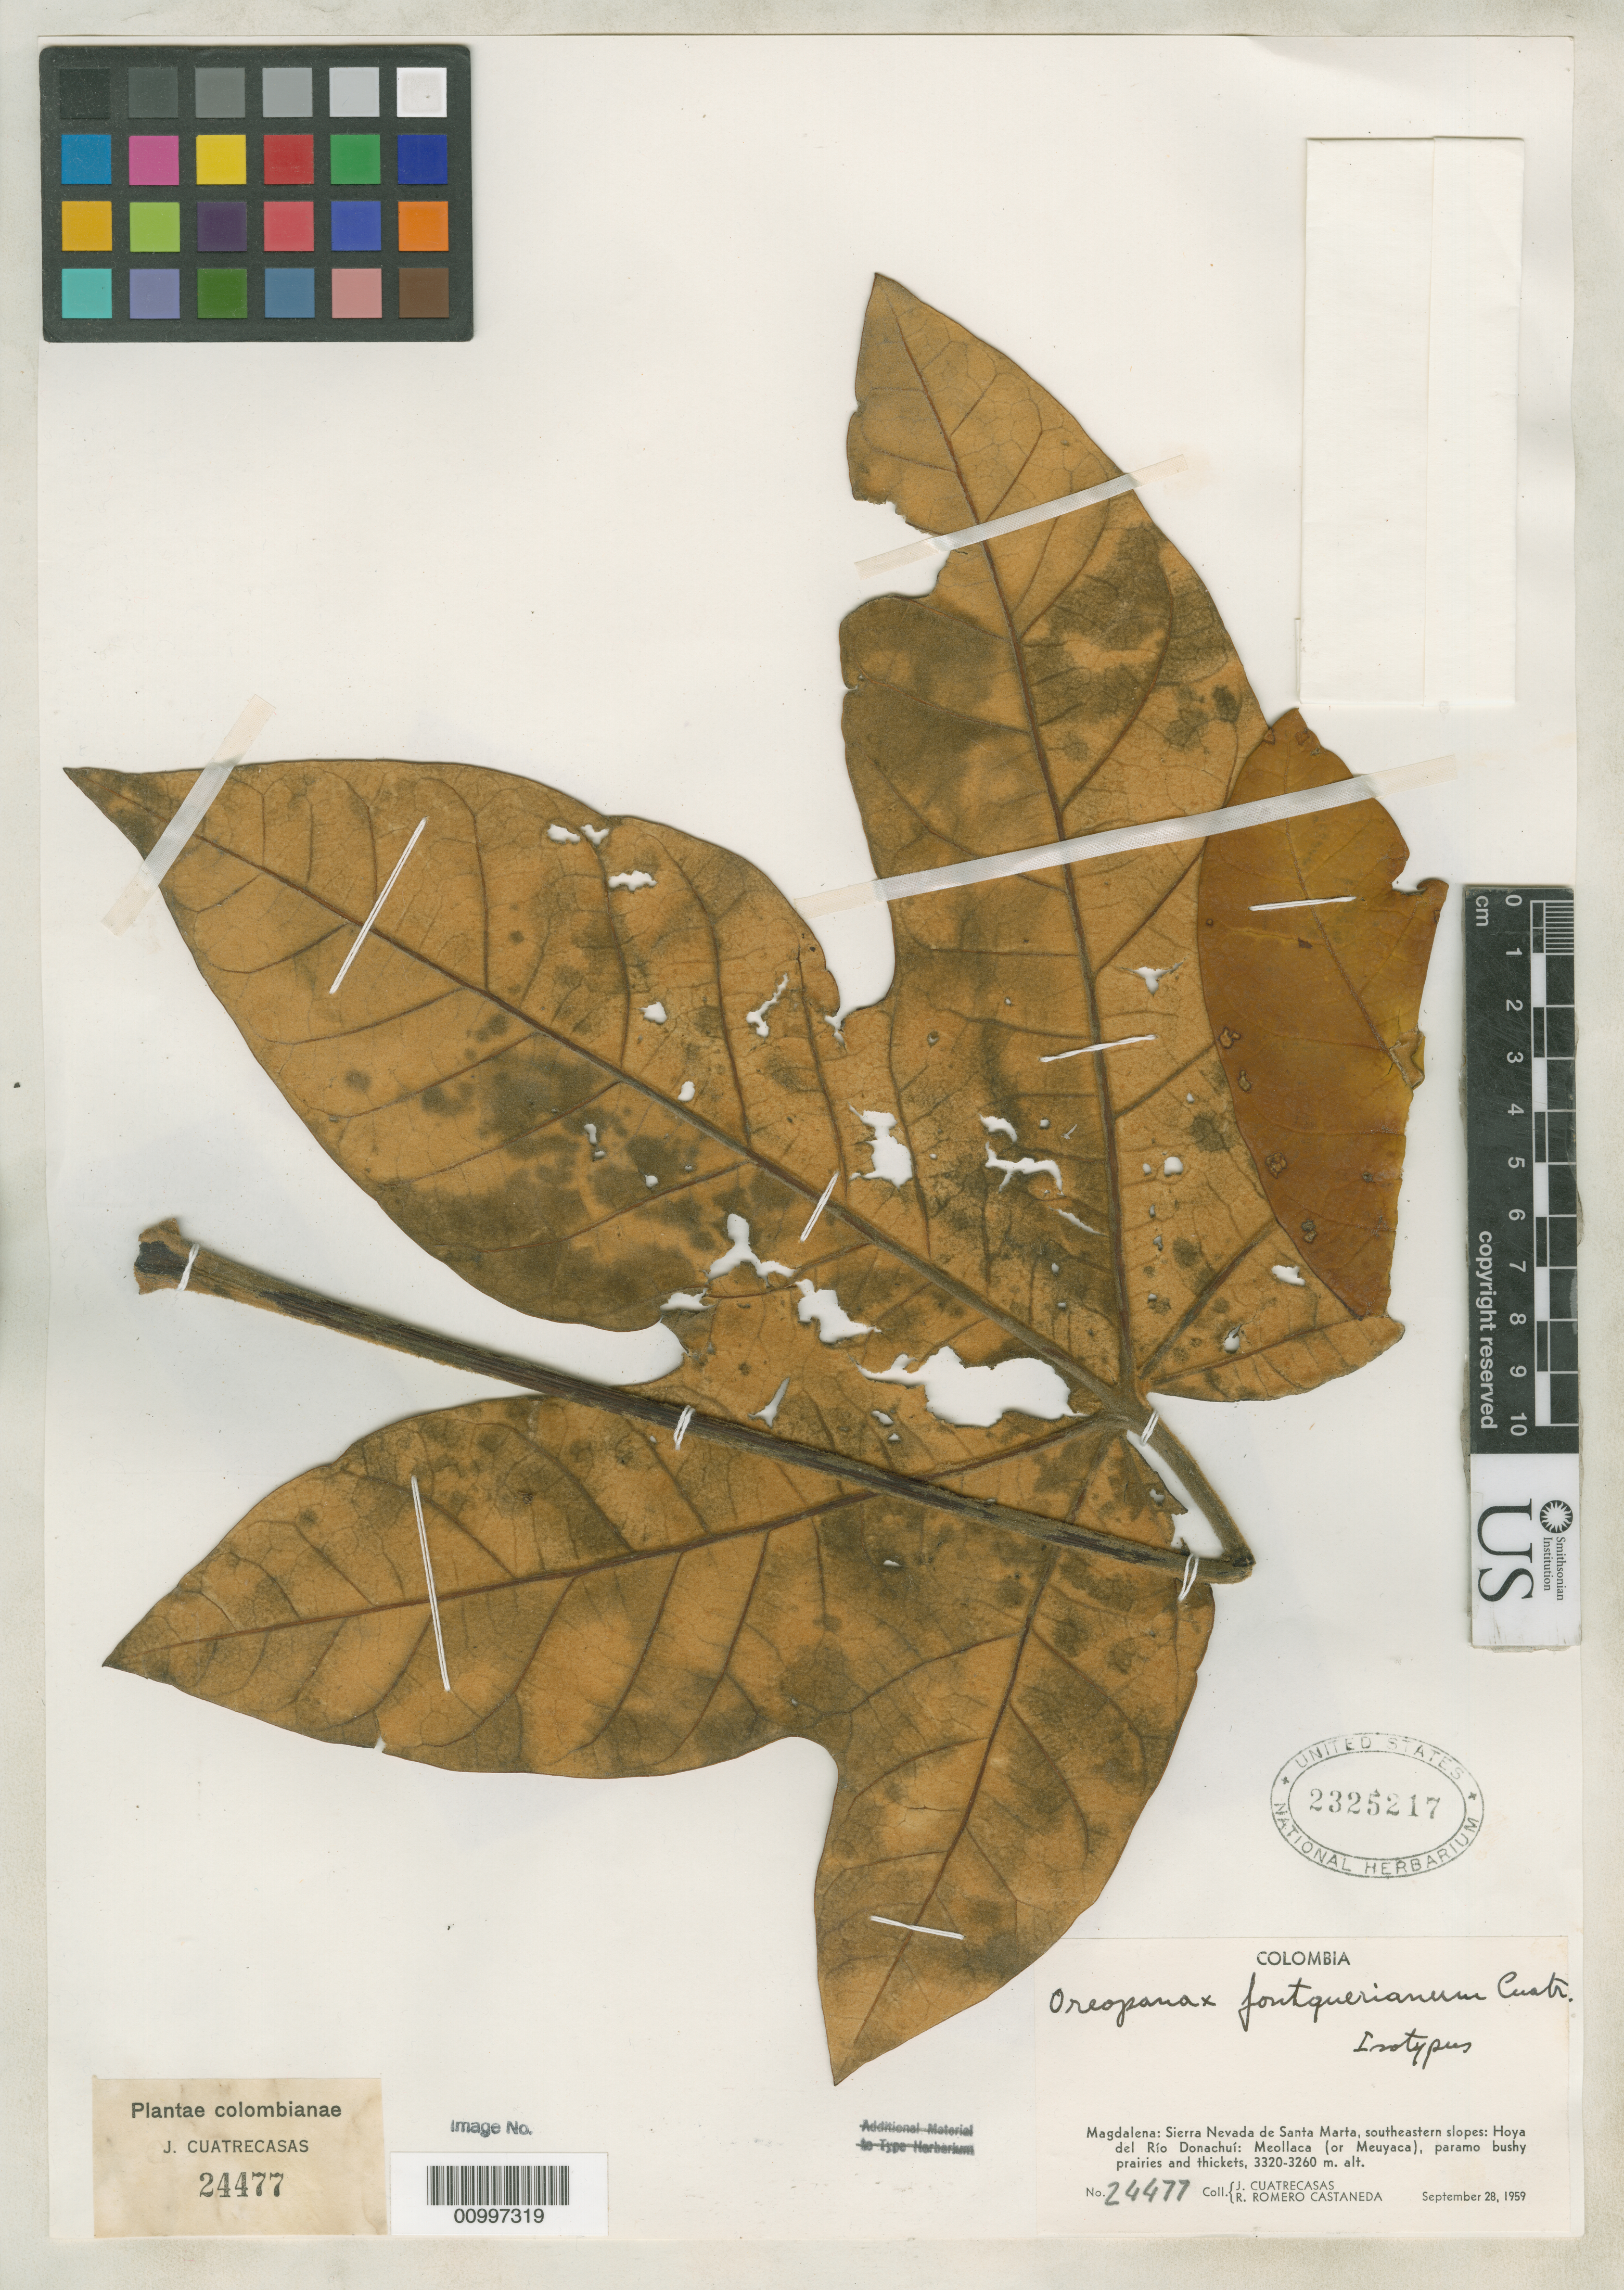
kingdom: Plantae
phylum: Tracheophyta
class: Magnoliopsida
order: Apiales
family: Araliaceae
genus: Oreopanax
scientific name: Oreopanax fontquerianus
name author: Cuatrec.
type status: Isotype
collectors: J. Cuatrecasas & R. Romero Castañeda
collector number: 24477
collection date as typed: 28 Sep 1959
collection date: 1959-09-28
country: Colombia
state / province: Magdalena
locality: Sierra Nevada de Santa Marta, Hoya del Rio Donachui, Meollaca (Meuyaca).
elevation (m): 3320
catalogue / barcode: US 2325217